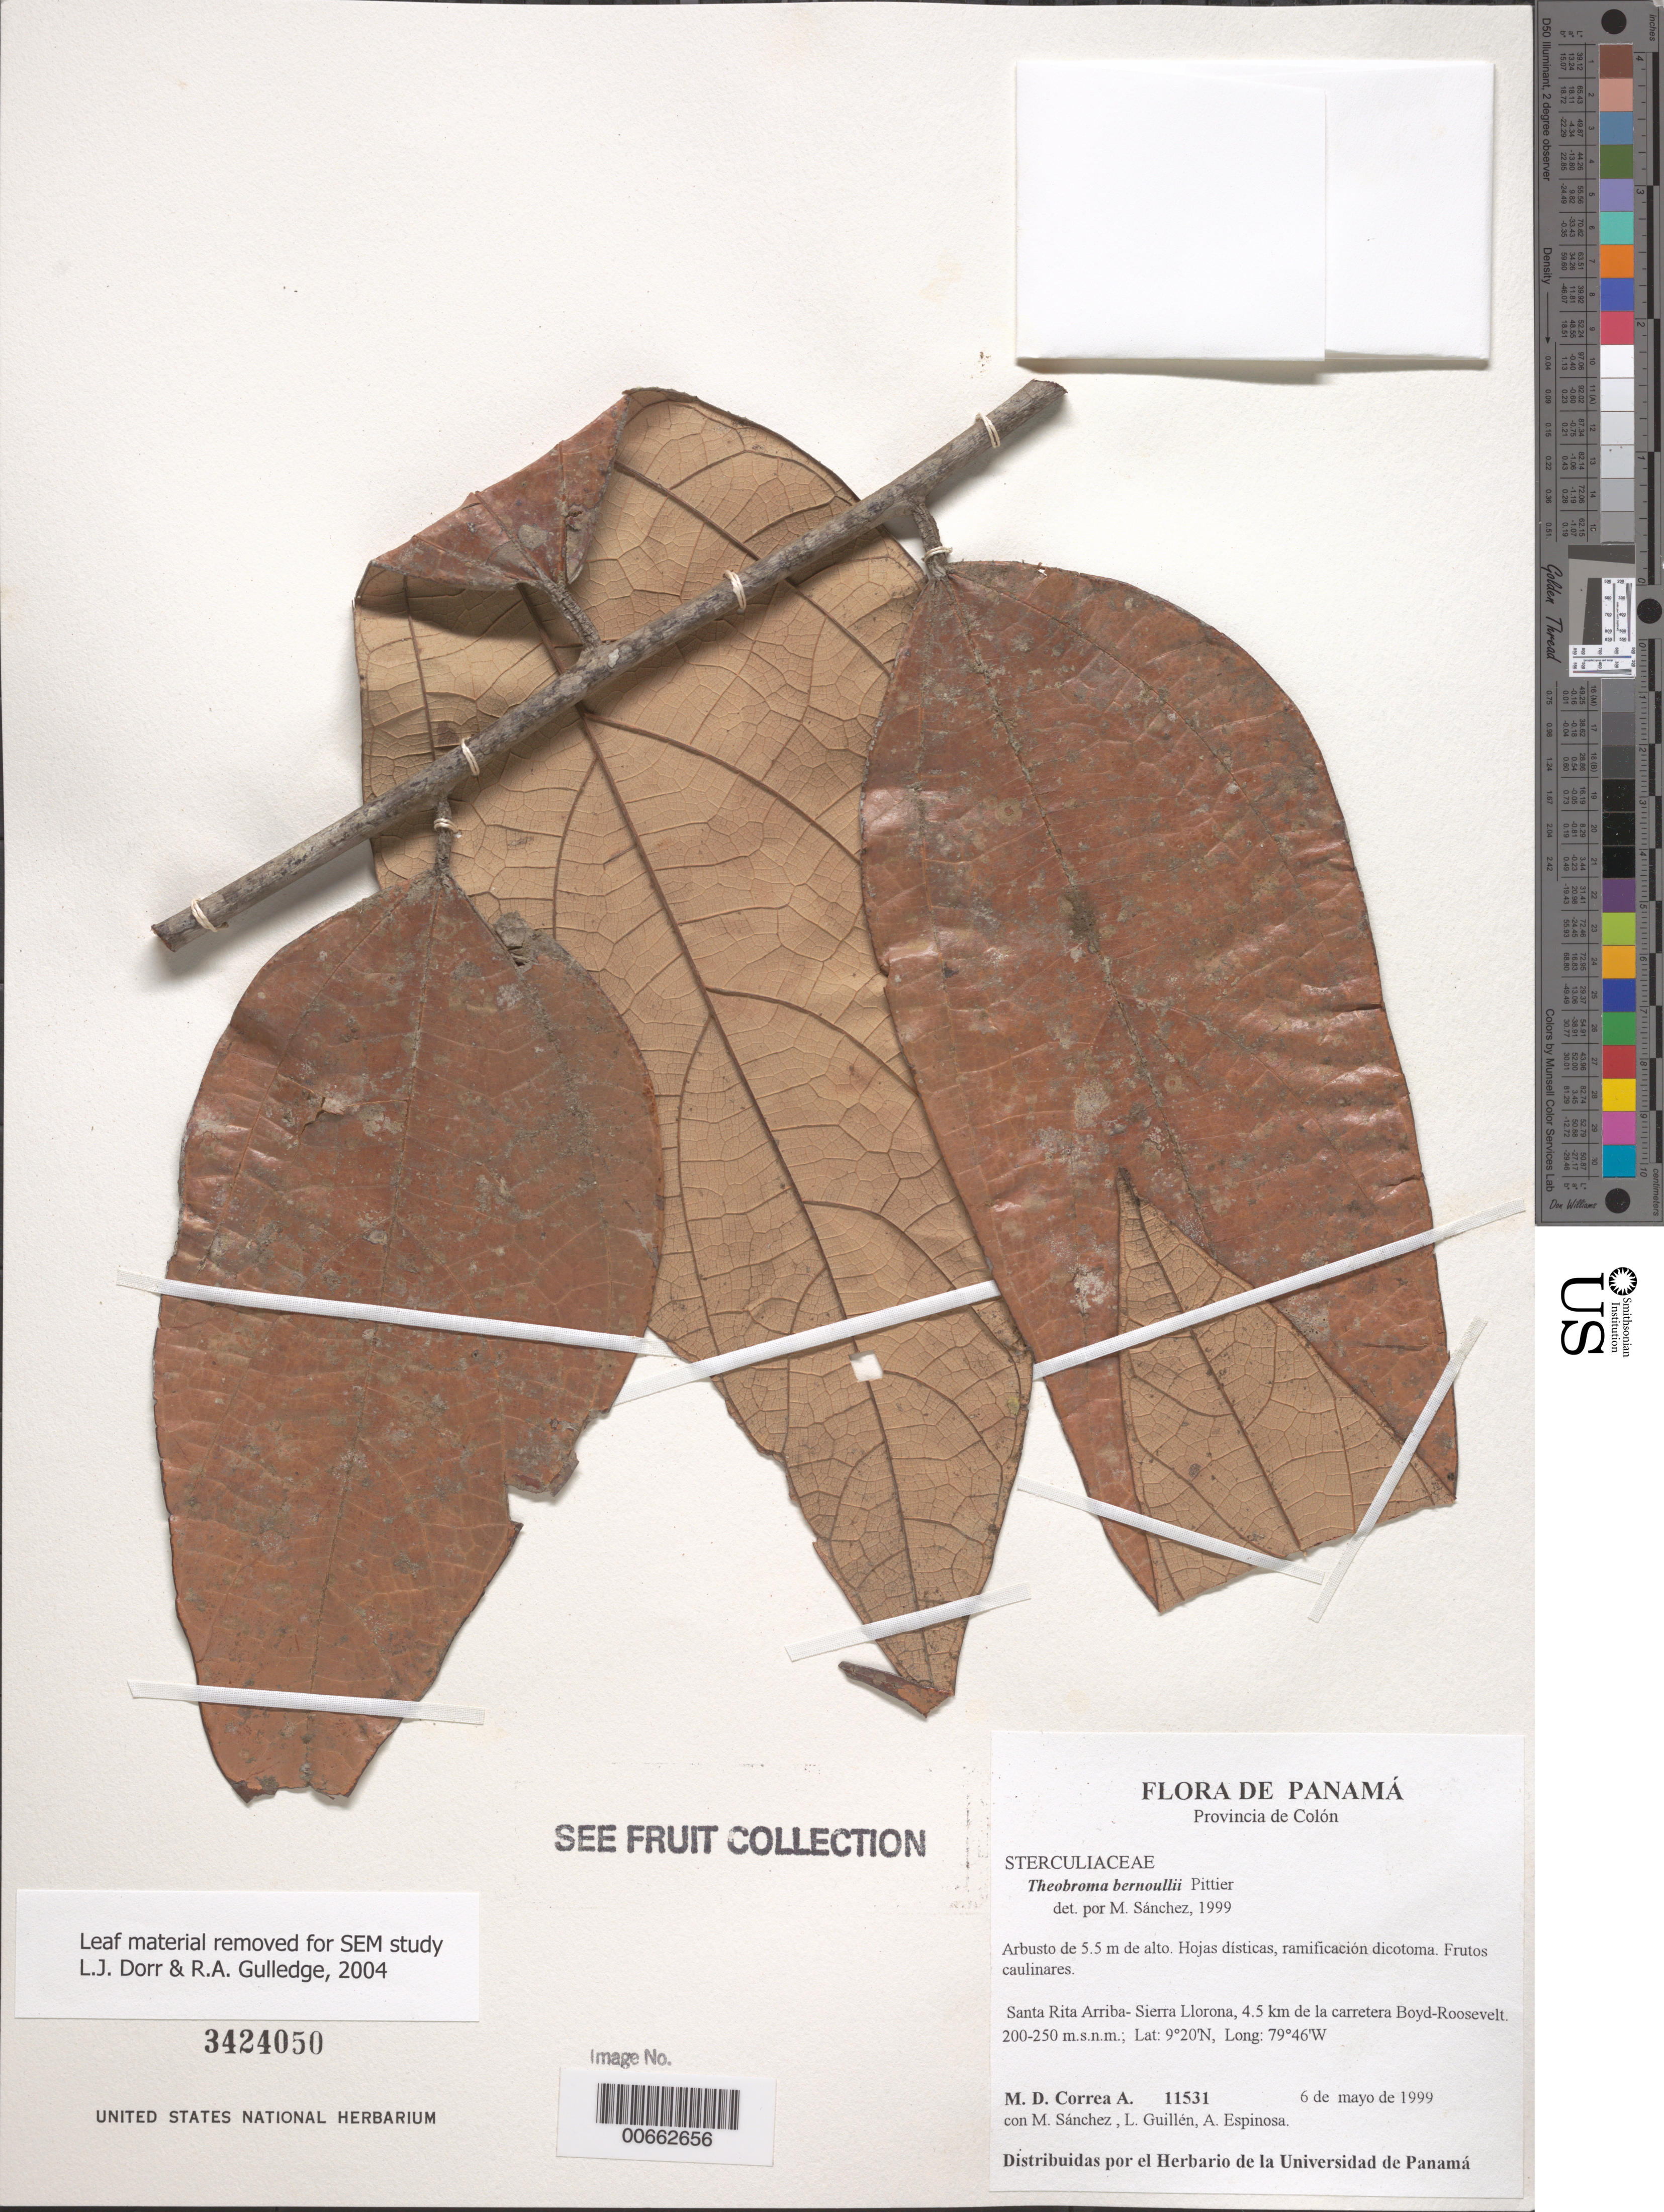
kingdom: Plantae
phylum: Tracheophyta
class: Magnoliopsida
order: Malvales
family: Malvaceae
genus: Theobroma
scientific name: Theobroma glaucum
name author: H. Karst.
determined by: Dorr, L. J., (BOT), Smithsonian Institution - National Museum of Natural History (UNITED STATES)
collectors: M. D. Corrêa-A., M. Sánchez, L. Guillén & A. Espinosa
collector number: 11531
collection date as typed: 06 May 1999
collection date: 1999-05-06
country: Panama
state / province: Colón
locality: Santa Rita Arriba-Sierra Llorona, 4.5 km de la Carretera Boyd-Roosevelt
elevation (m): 200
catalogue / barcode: US 3424050